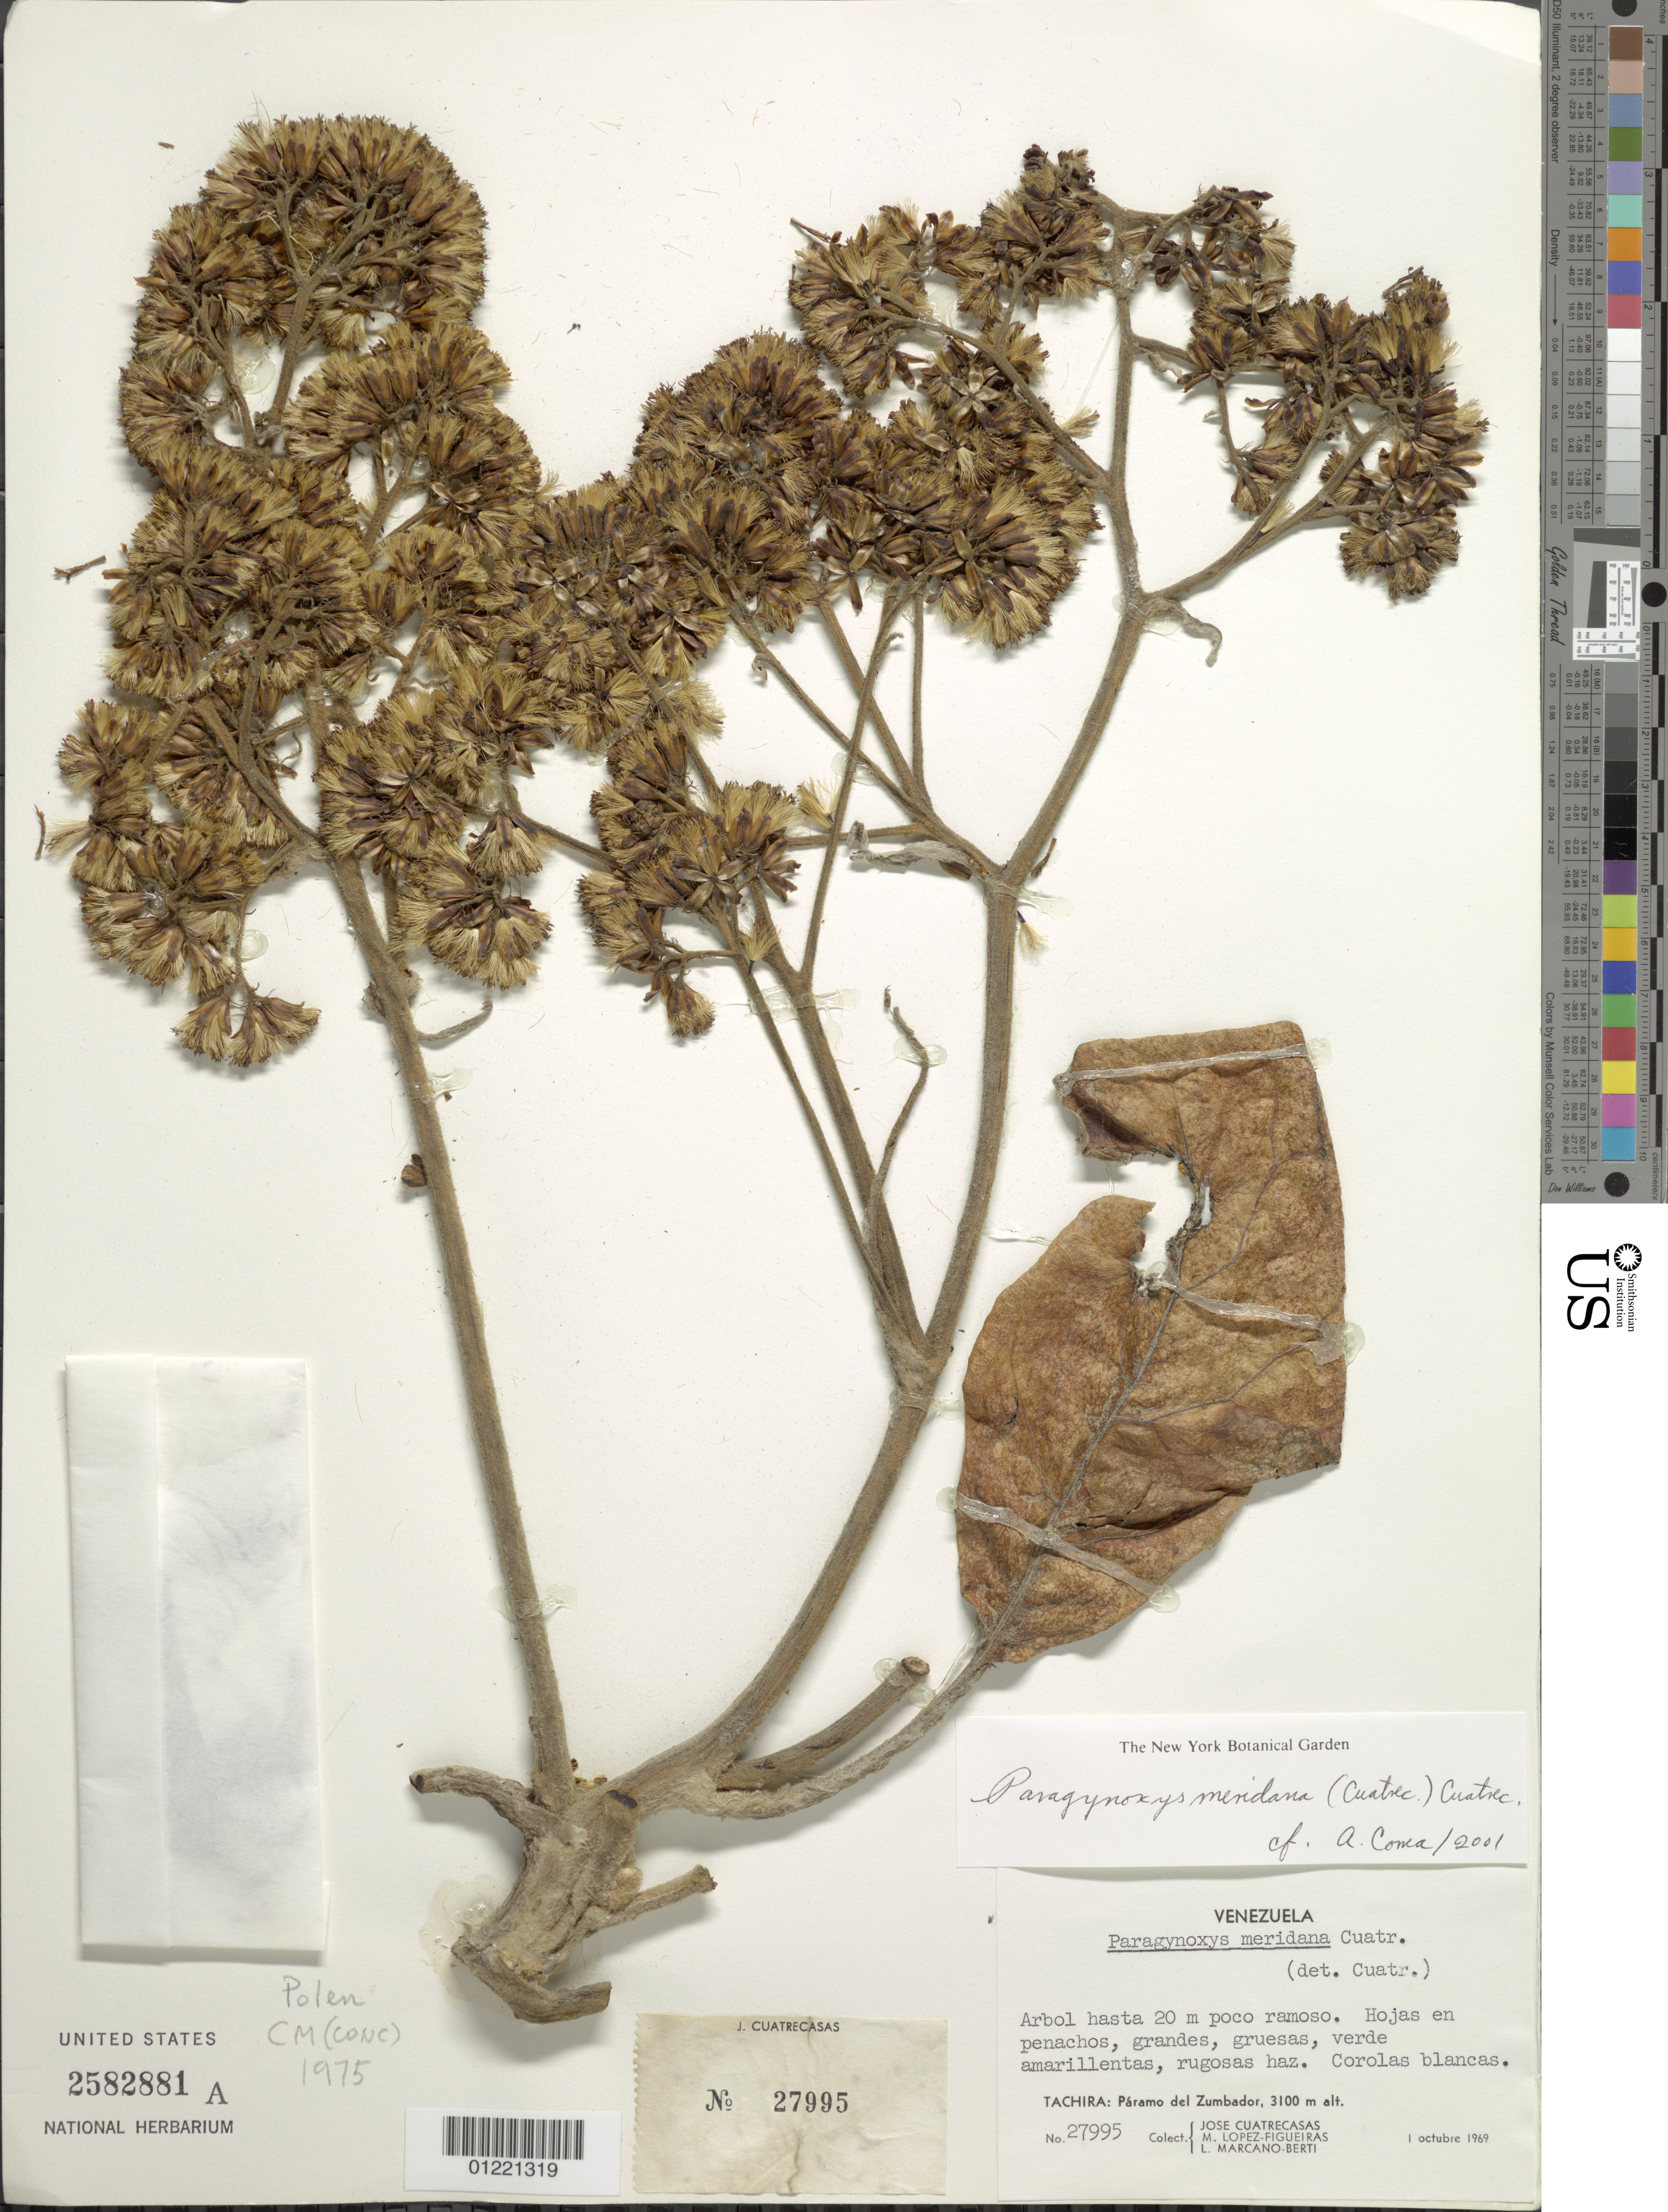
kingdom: Plantae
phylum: Tracheophyta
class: Magnoliopsida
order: Asterales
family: Asteraceae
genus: Paragynoxys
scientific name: Paragynoxys meridana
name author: (Cuatrec.) Cuatrec.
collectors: J. Cuatrecasas, M. López Figueiras & L. Marcano-Berti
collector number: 27995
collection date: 1969-10-01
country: Venezuela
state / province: Táchira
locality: Páramo del Zumbador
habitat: paramo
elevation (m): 3100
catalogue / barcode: US 2582881A